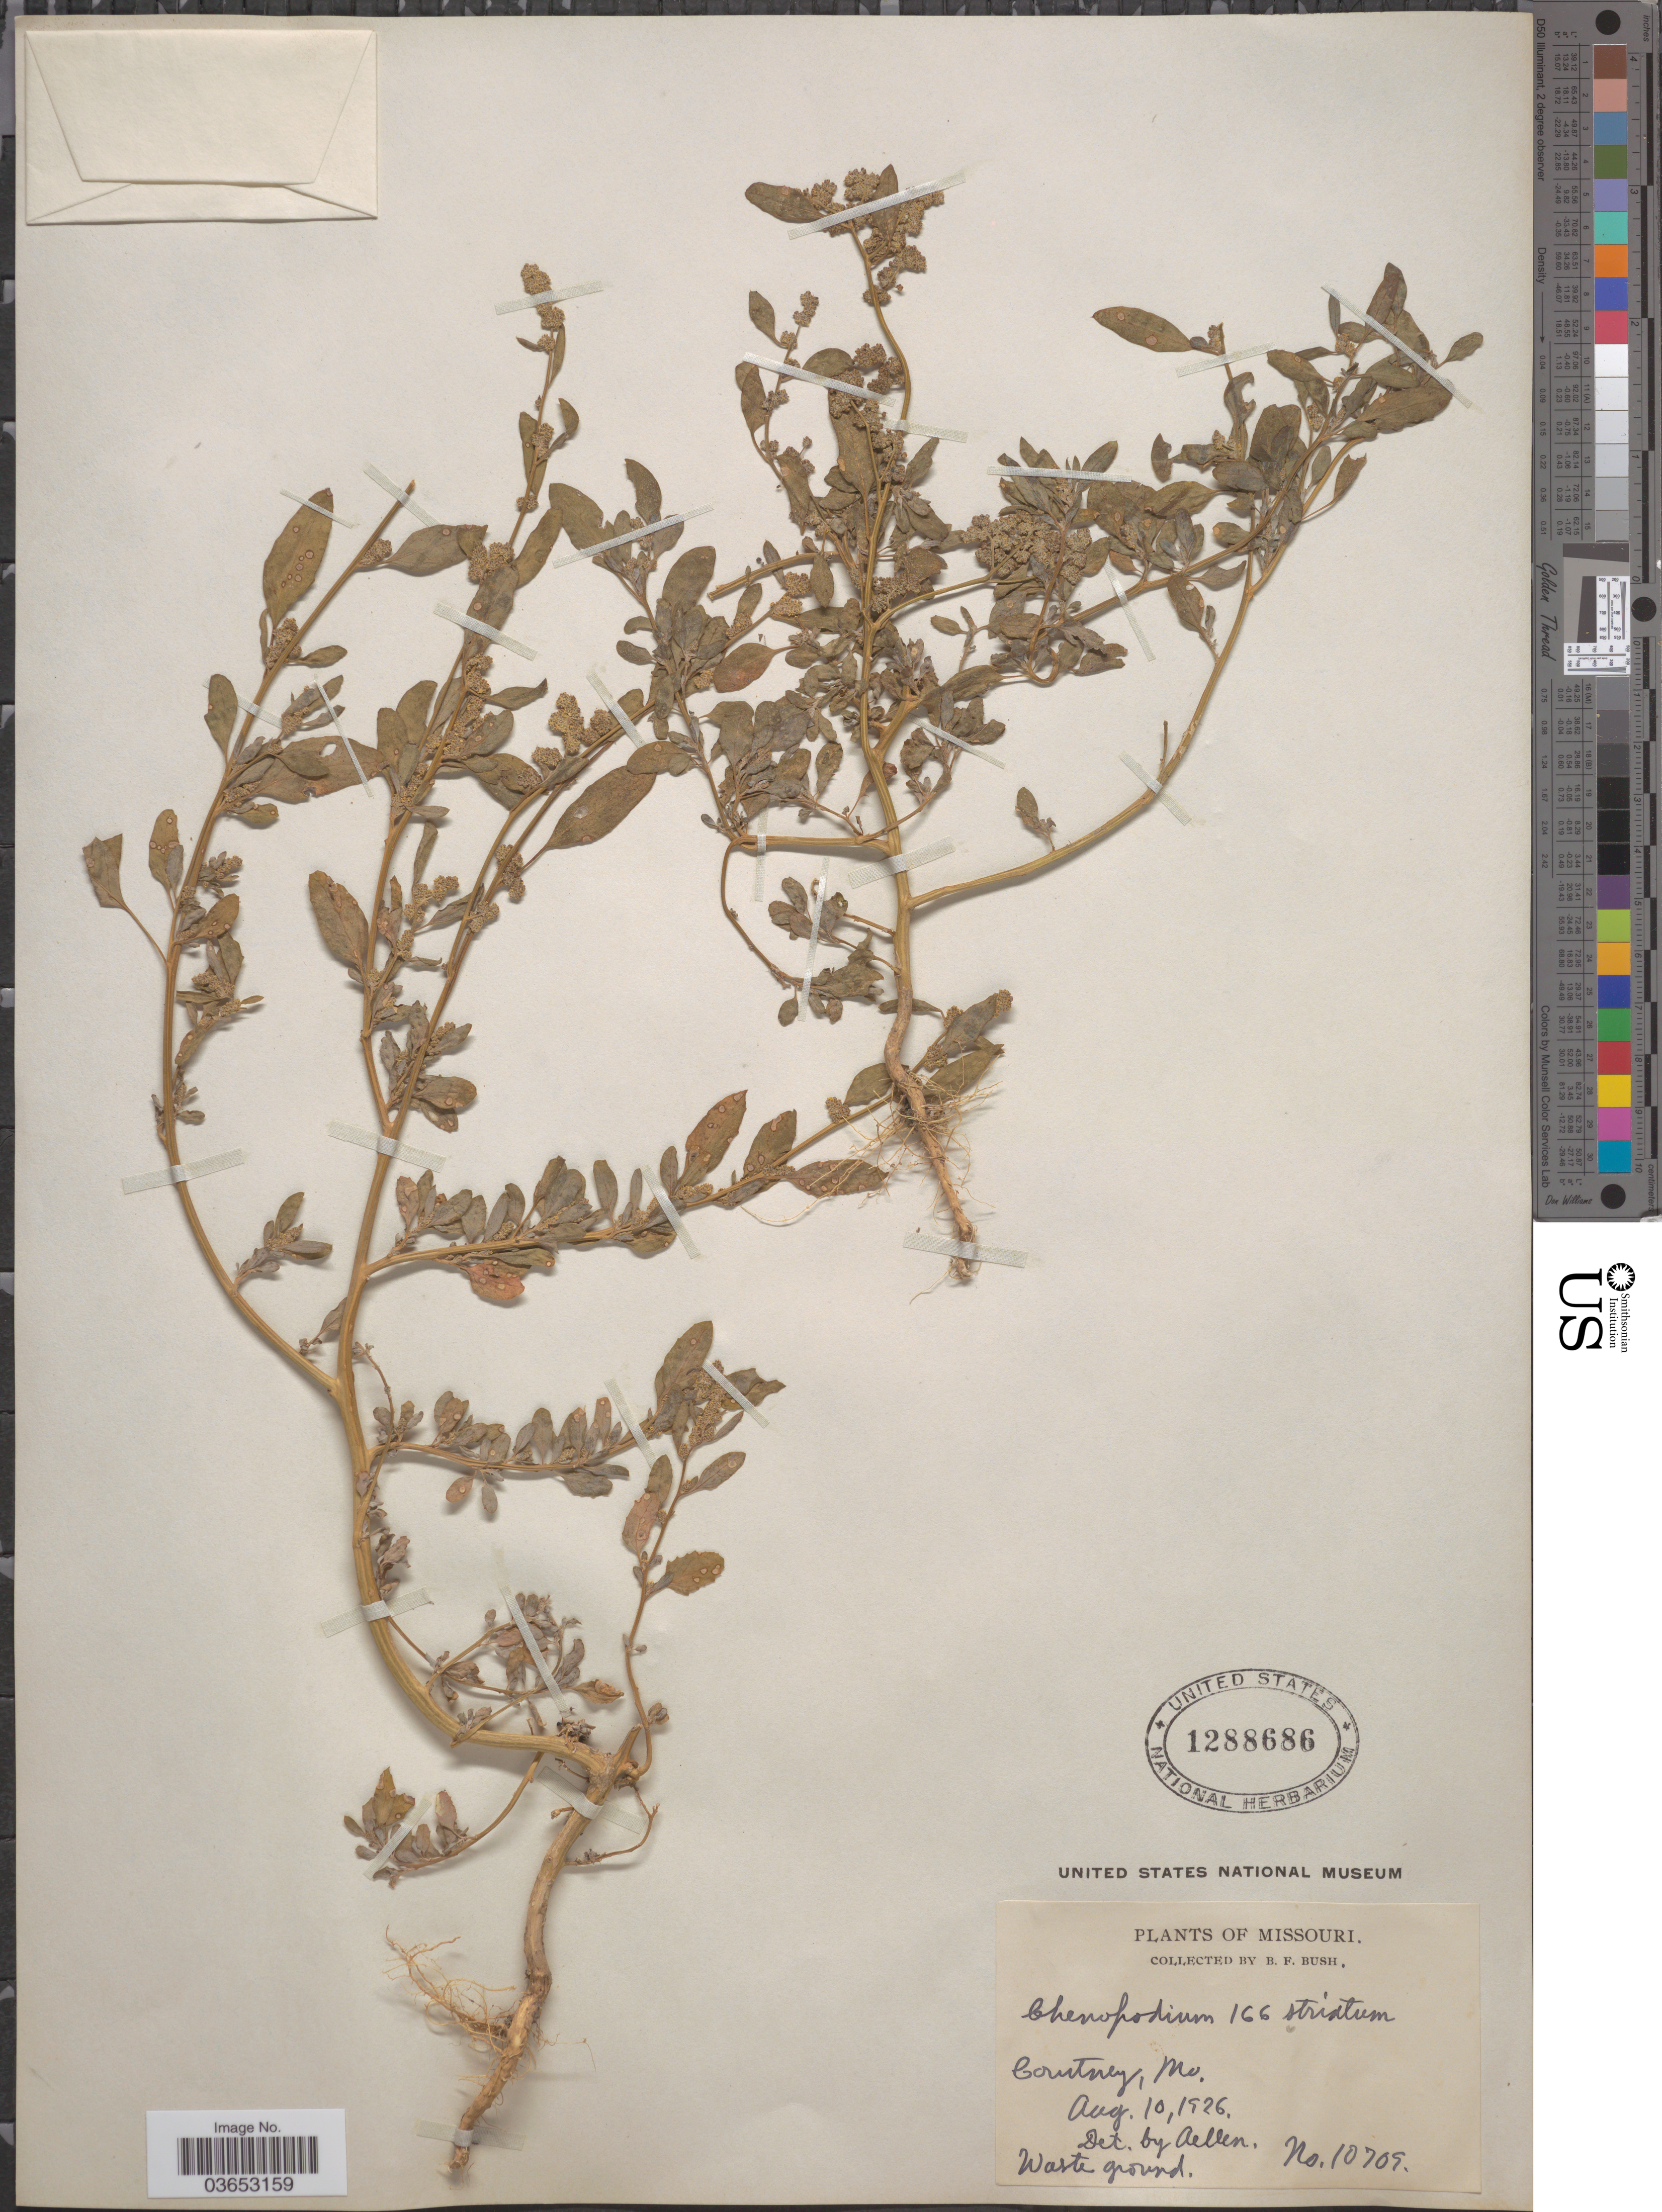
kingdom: Plantae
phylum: Tracheophyta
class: Magnoliopsida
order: Caryophyllales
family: Amaranthaceae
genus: Chenopodium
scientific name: Chenopodium glaucophyllum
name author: Aellen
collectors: B. F. Bush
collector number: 10709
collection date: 1926-08-10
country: United States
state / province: Missouri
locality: Courtney.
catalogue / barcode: US 1288686